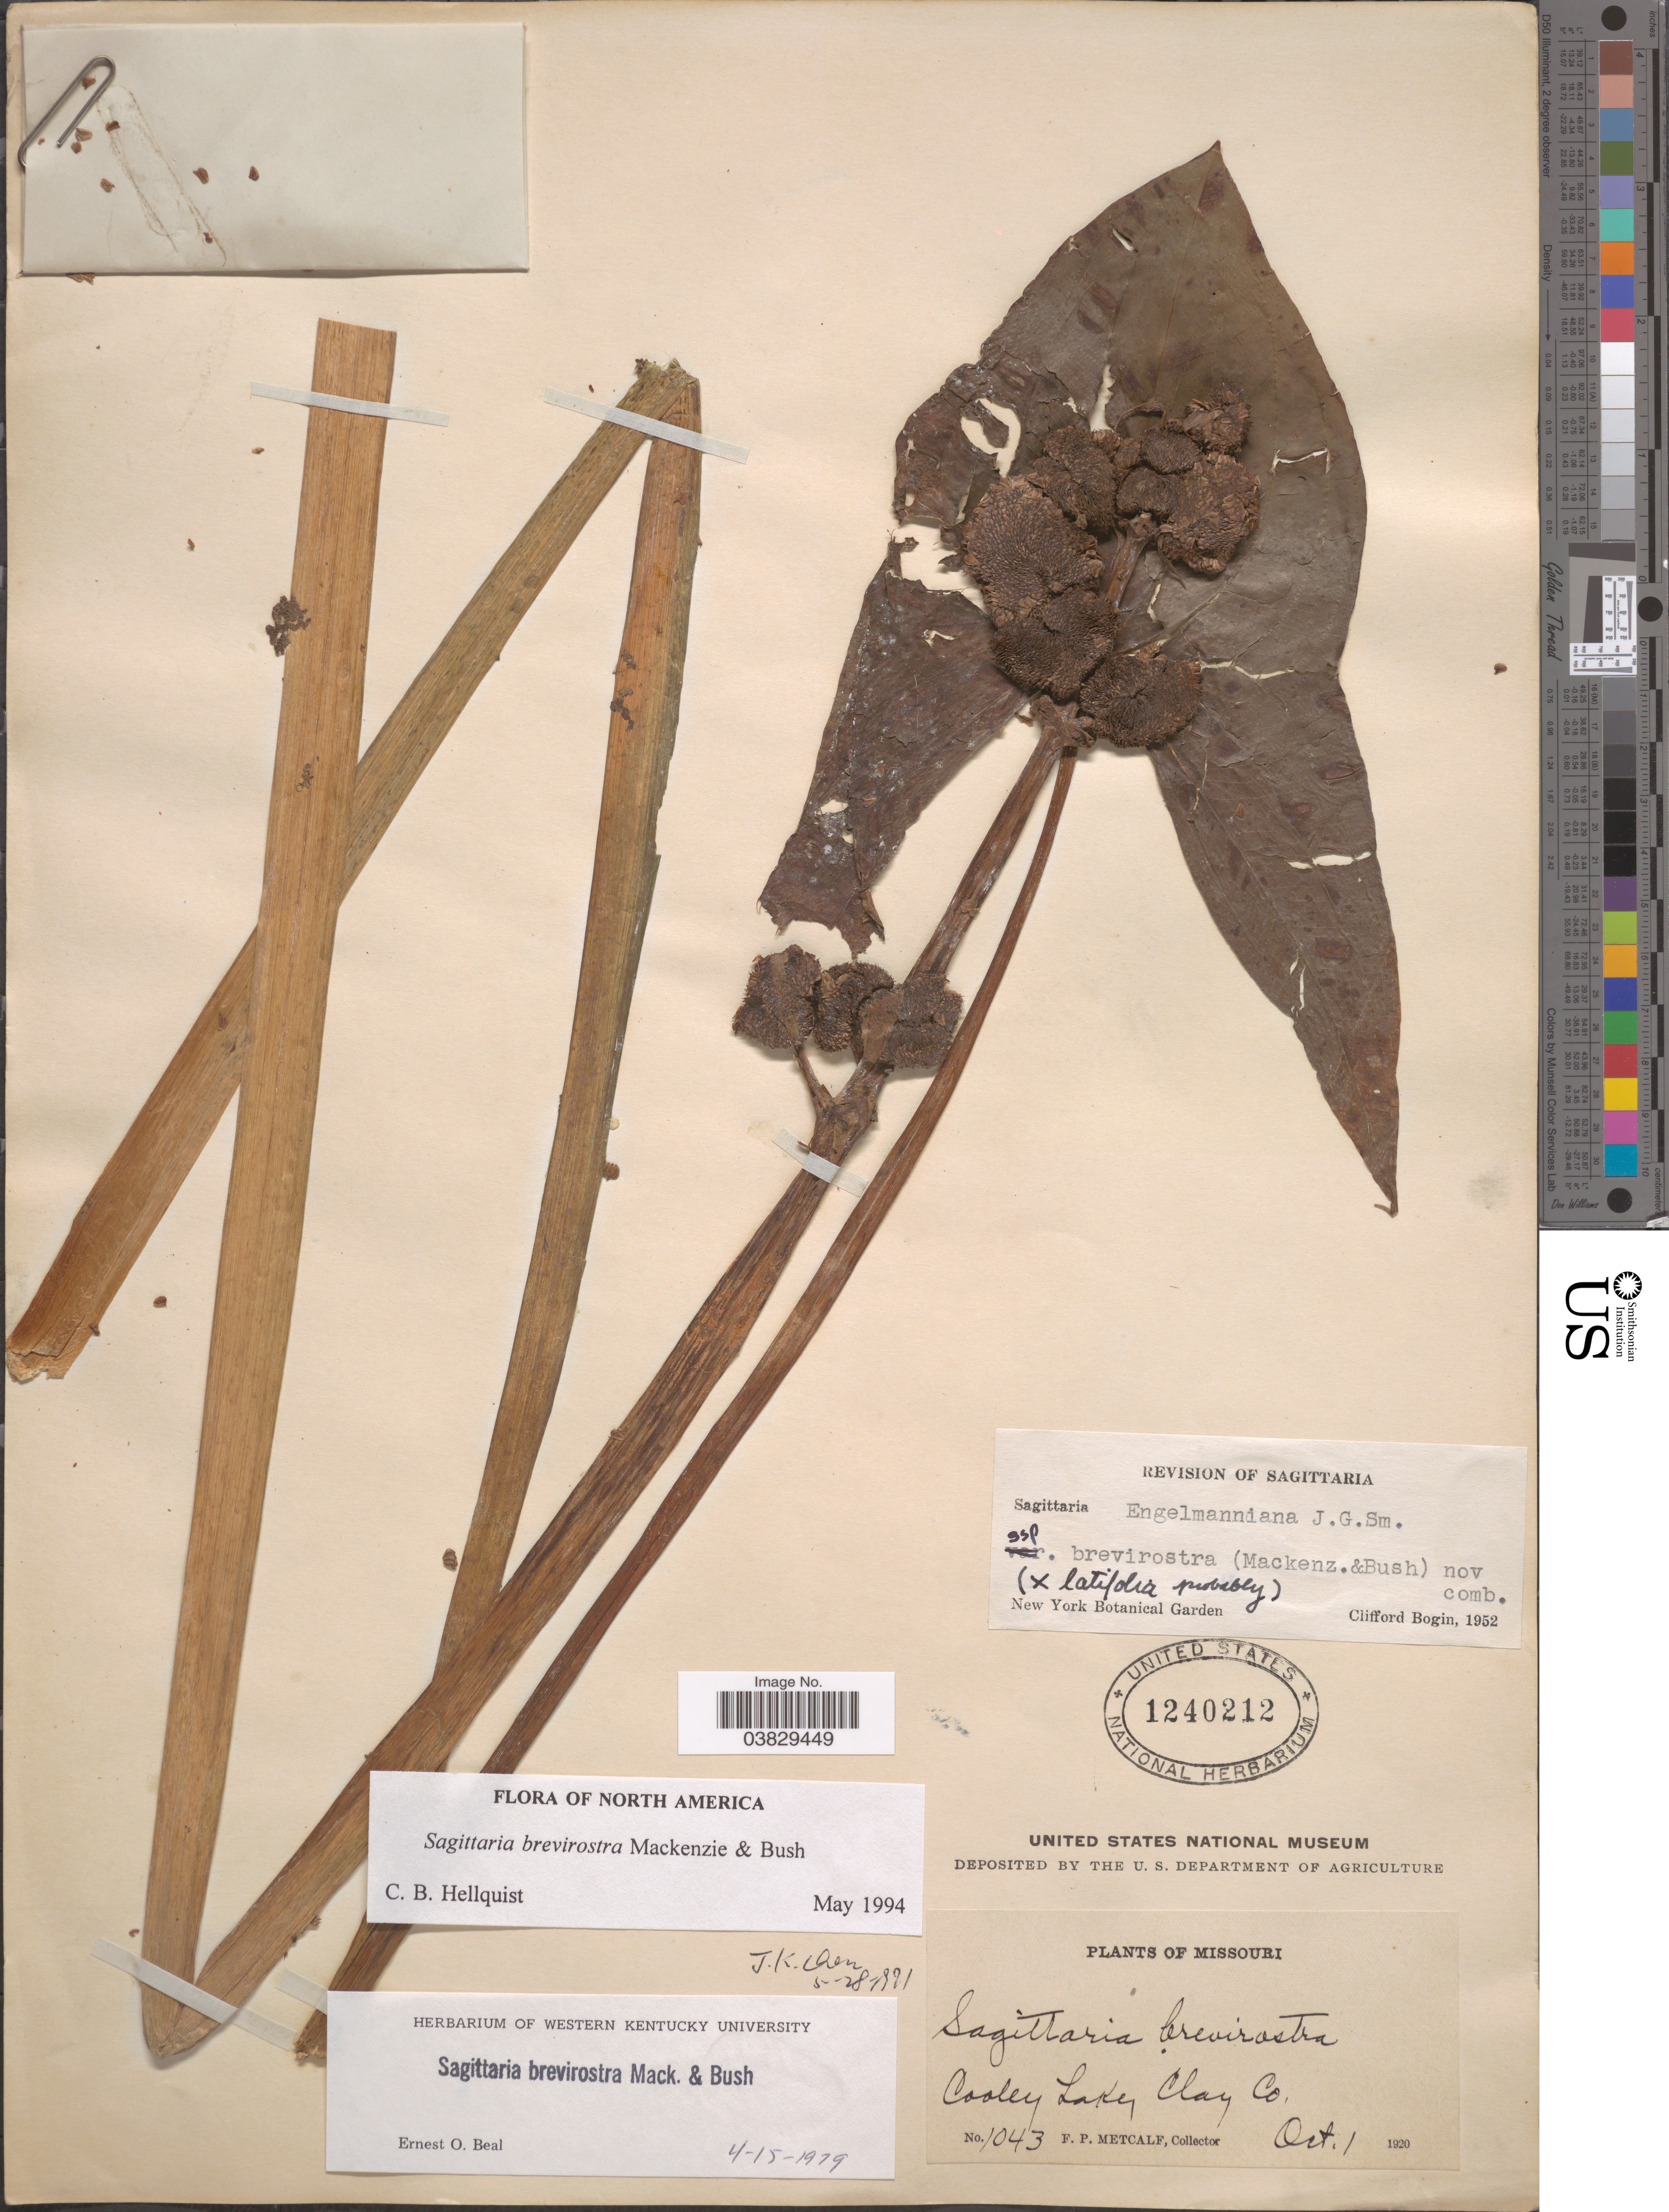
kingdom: Plantae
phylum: Tracheophyta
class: Liliopsida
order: Alismatales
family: Alismataceae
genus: Sagittaria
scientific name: Sagittaria brevirostra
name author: Mack. & Bush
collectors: F. Metcalf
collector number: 1043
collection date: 1920-10-01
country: United States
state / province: Missouri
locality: Colley Lake Clay Co.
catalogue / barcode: US 1240212